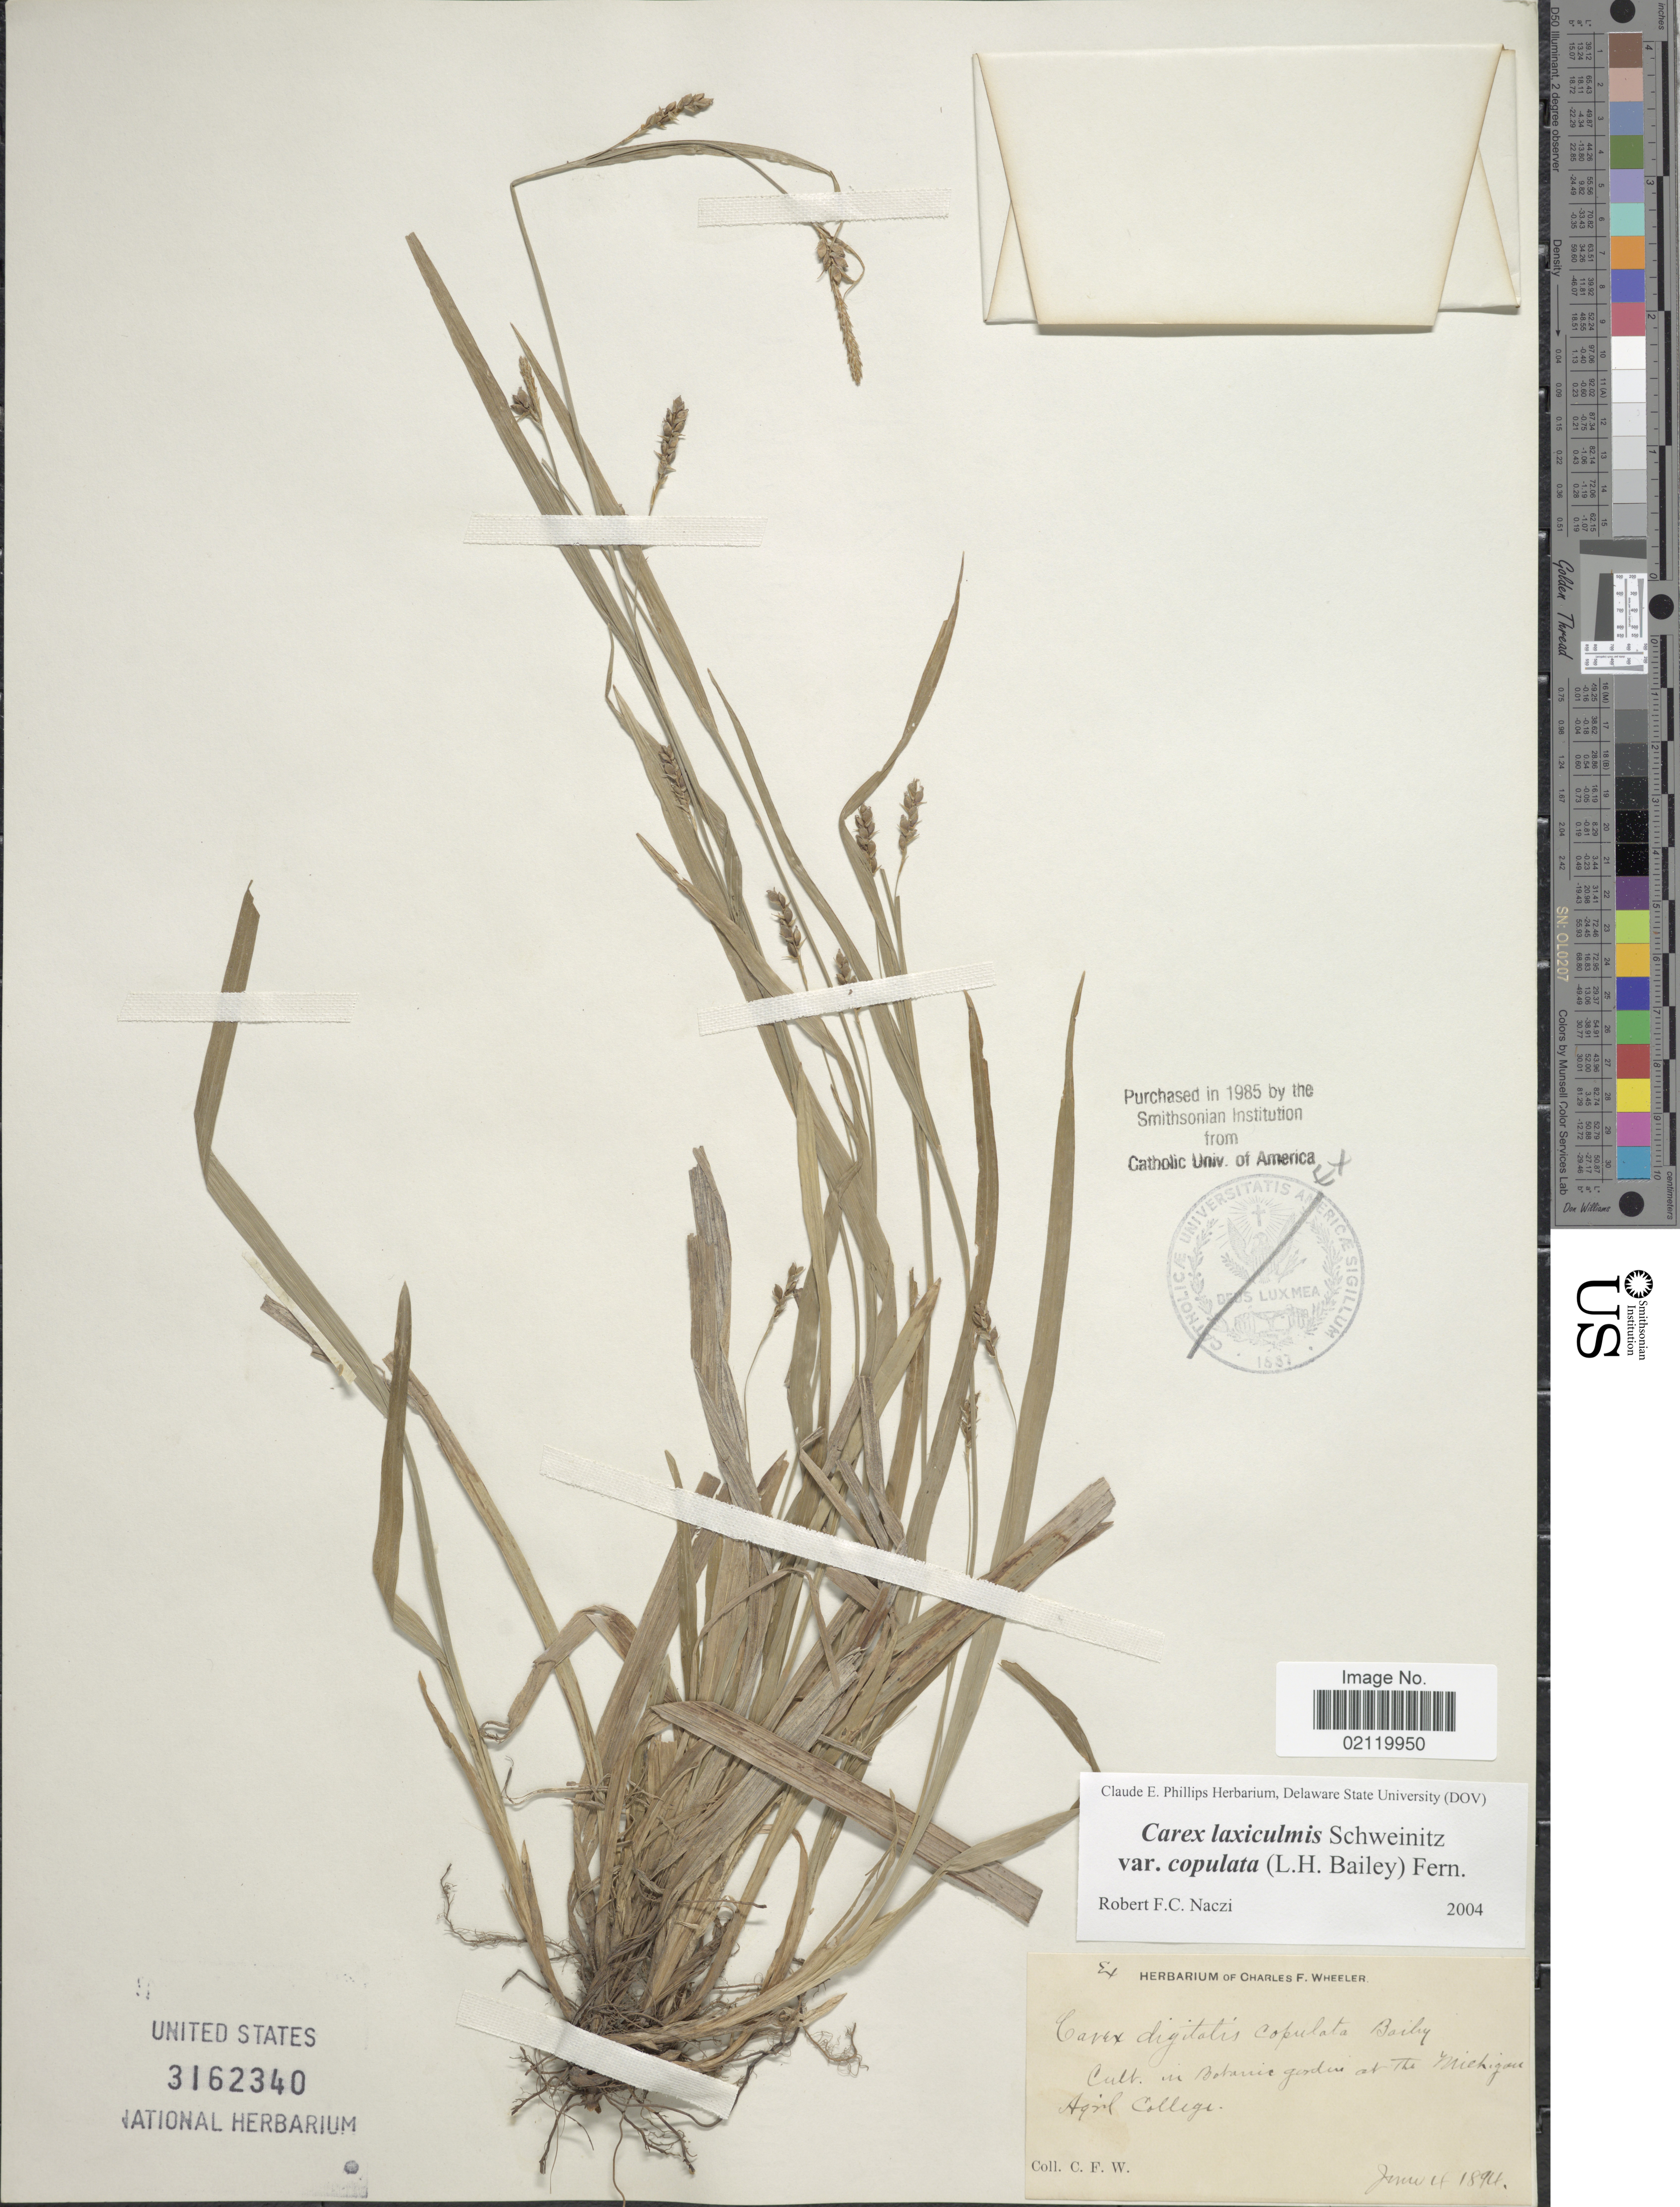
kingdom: Plantae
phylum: Tracheophyta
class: Liliopsida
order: Poales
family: Cyperaceae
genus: Carex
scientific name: Carex laxiculmis var. copulata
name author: (L.H. Bailey) Fernald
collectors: C. Wheeler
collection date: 1894-06-04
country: United States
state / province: Michigan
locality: Botanic Garden at the Michigan Agr'l College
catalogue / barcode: US 3162340